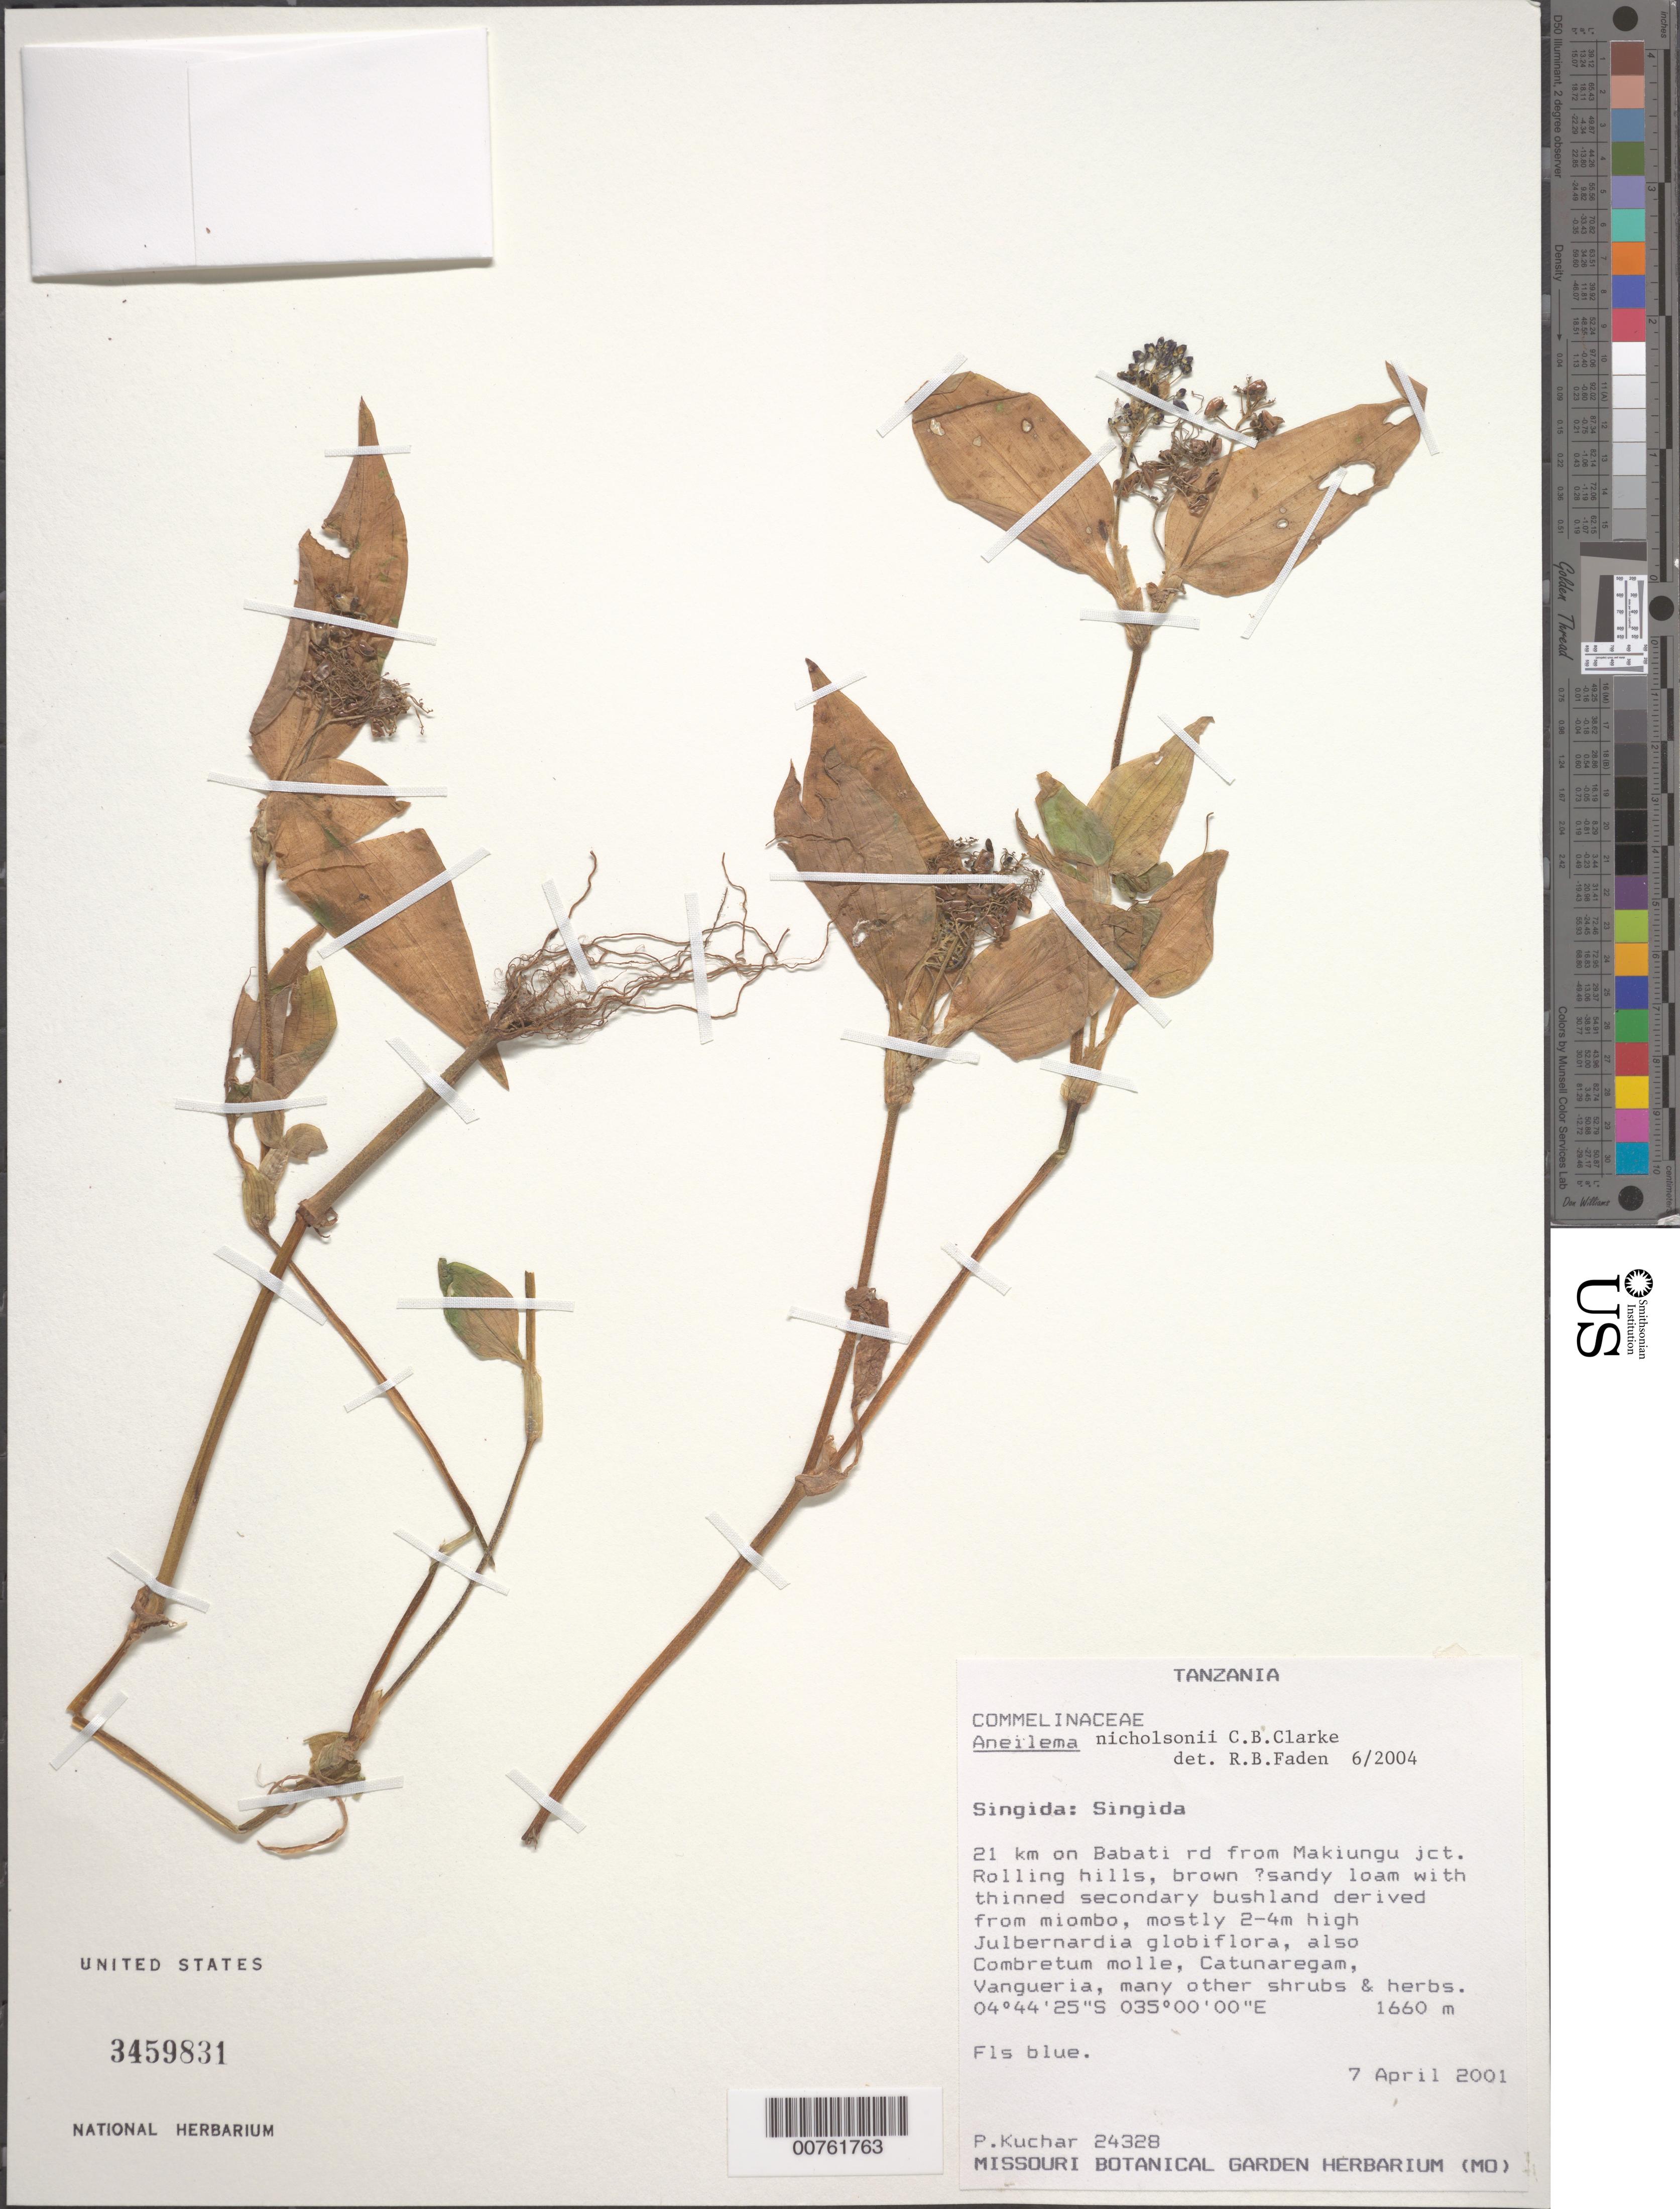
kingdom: Plantae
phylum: Tracheophyta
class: Liliopsida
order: Commelinales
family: Commelinaceae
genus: Aneilema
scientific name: Aneilema nicholsonii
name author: C.B. Clarke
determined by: Faden, Robert B., (US), Smithsonian Institution - National Museum of Natural History (UNITED STATES)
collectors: P. Kuchar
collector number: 24328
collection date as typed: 07 Apr 2001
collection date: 2001-04-07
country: Tanzania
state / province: Singida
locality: Singida. 21 km on Babati rd from Makiungu jct.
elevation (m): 1660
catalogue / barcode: US 3459831